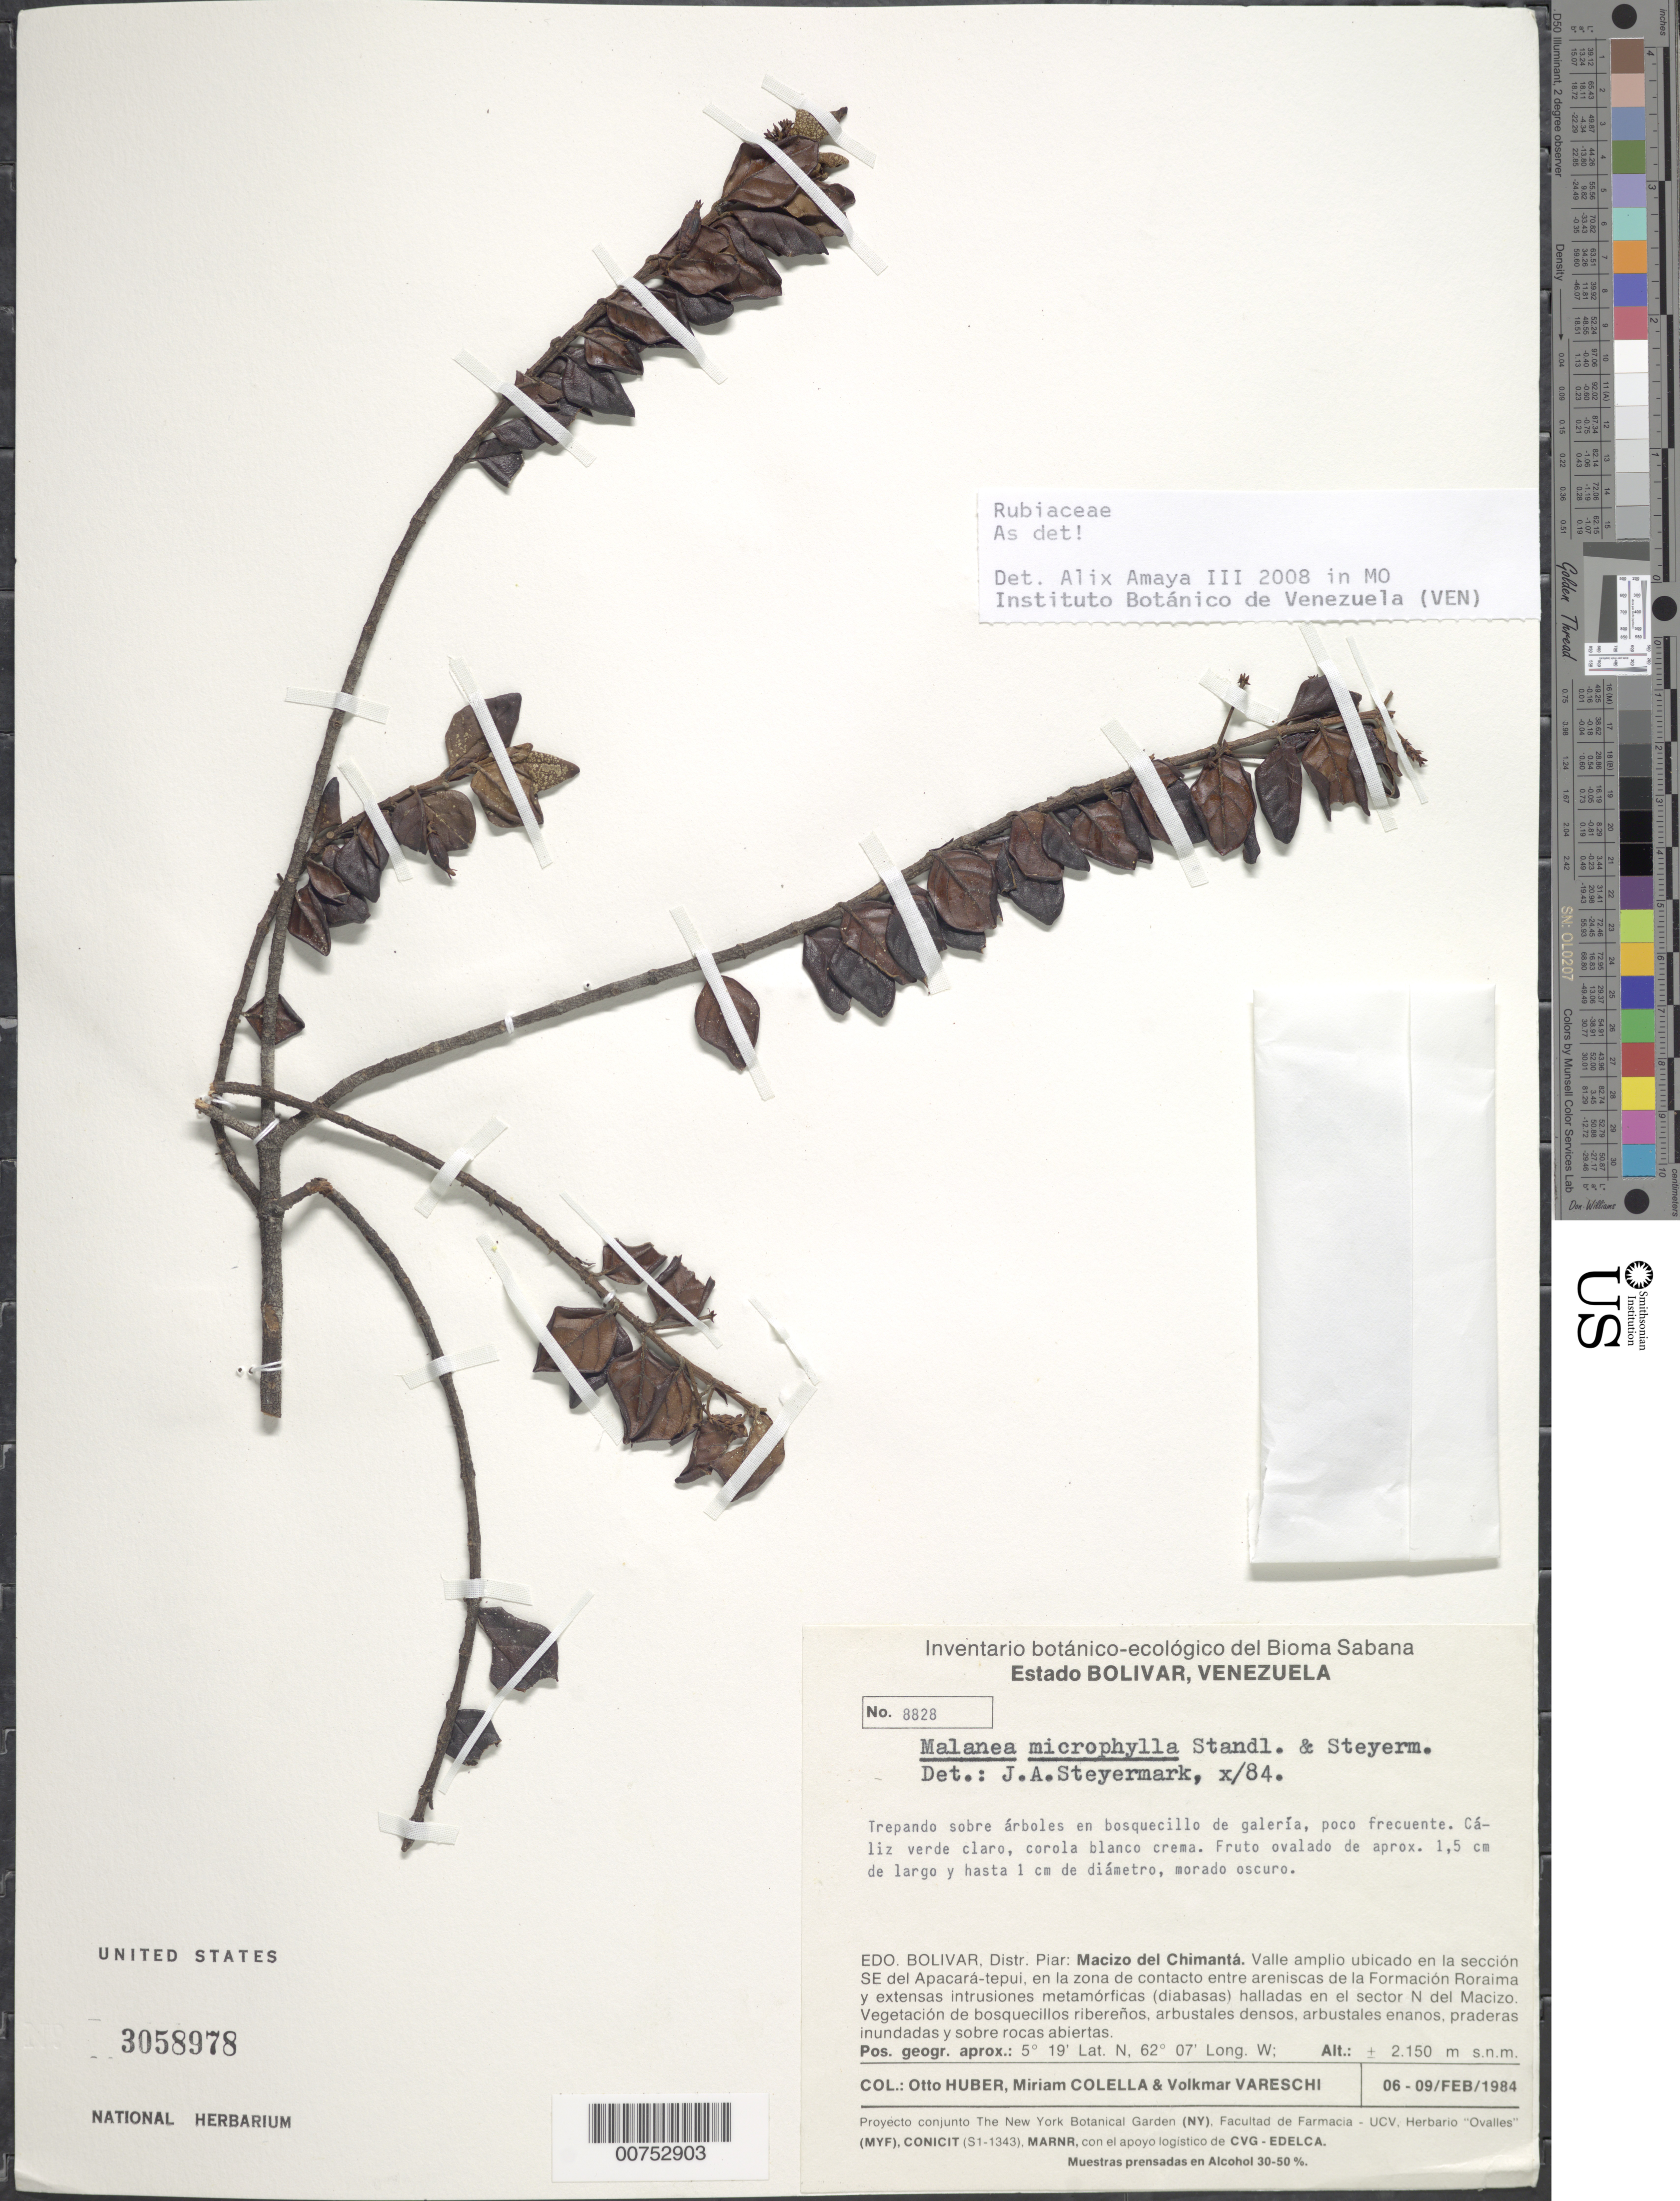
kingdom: Plantae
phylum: Tracheophyta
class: Magnoliopsida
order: Gentianales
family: Rubiaceae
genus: Malanea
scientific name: Malanea microphylla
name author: Standl. & Steyerm.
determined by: Steyermark, Julian A., (VEN)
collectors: O. Huber, M. Colella & V. Vareschi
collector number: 8828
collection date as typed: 6-Feb-84 to 9-Feb-84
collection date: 1984-02-06/1984-02-09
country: Venezuela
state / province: Bolívar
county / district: Piar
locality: Macizo del Chimantá, sector SE del Apacará-tepuí; entre areniscas de la Formacion Roraima y el sector N del Macizo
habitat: Sobre arboles en bosquecillo de galeria; veg de bosquecillos riberenos, arbustales densos, arbustales enanos praderas inundadas, sobre rocas abiertas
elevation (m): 2150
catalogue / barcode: US 3058978